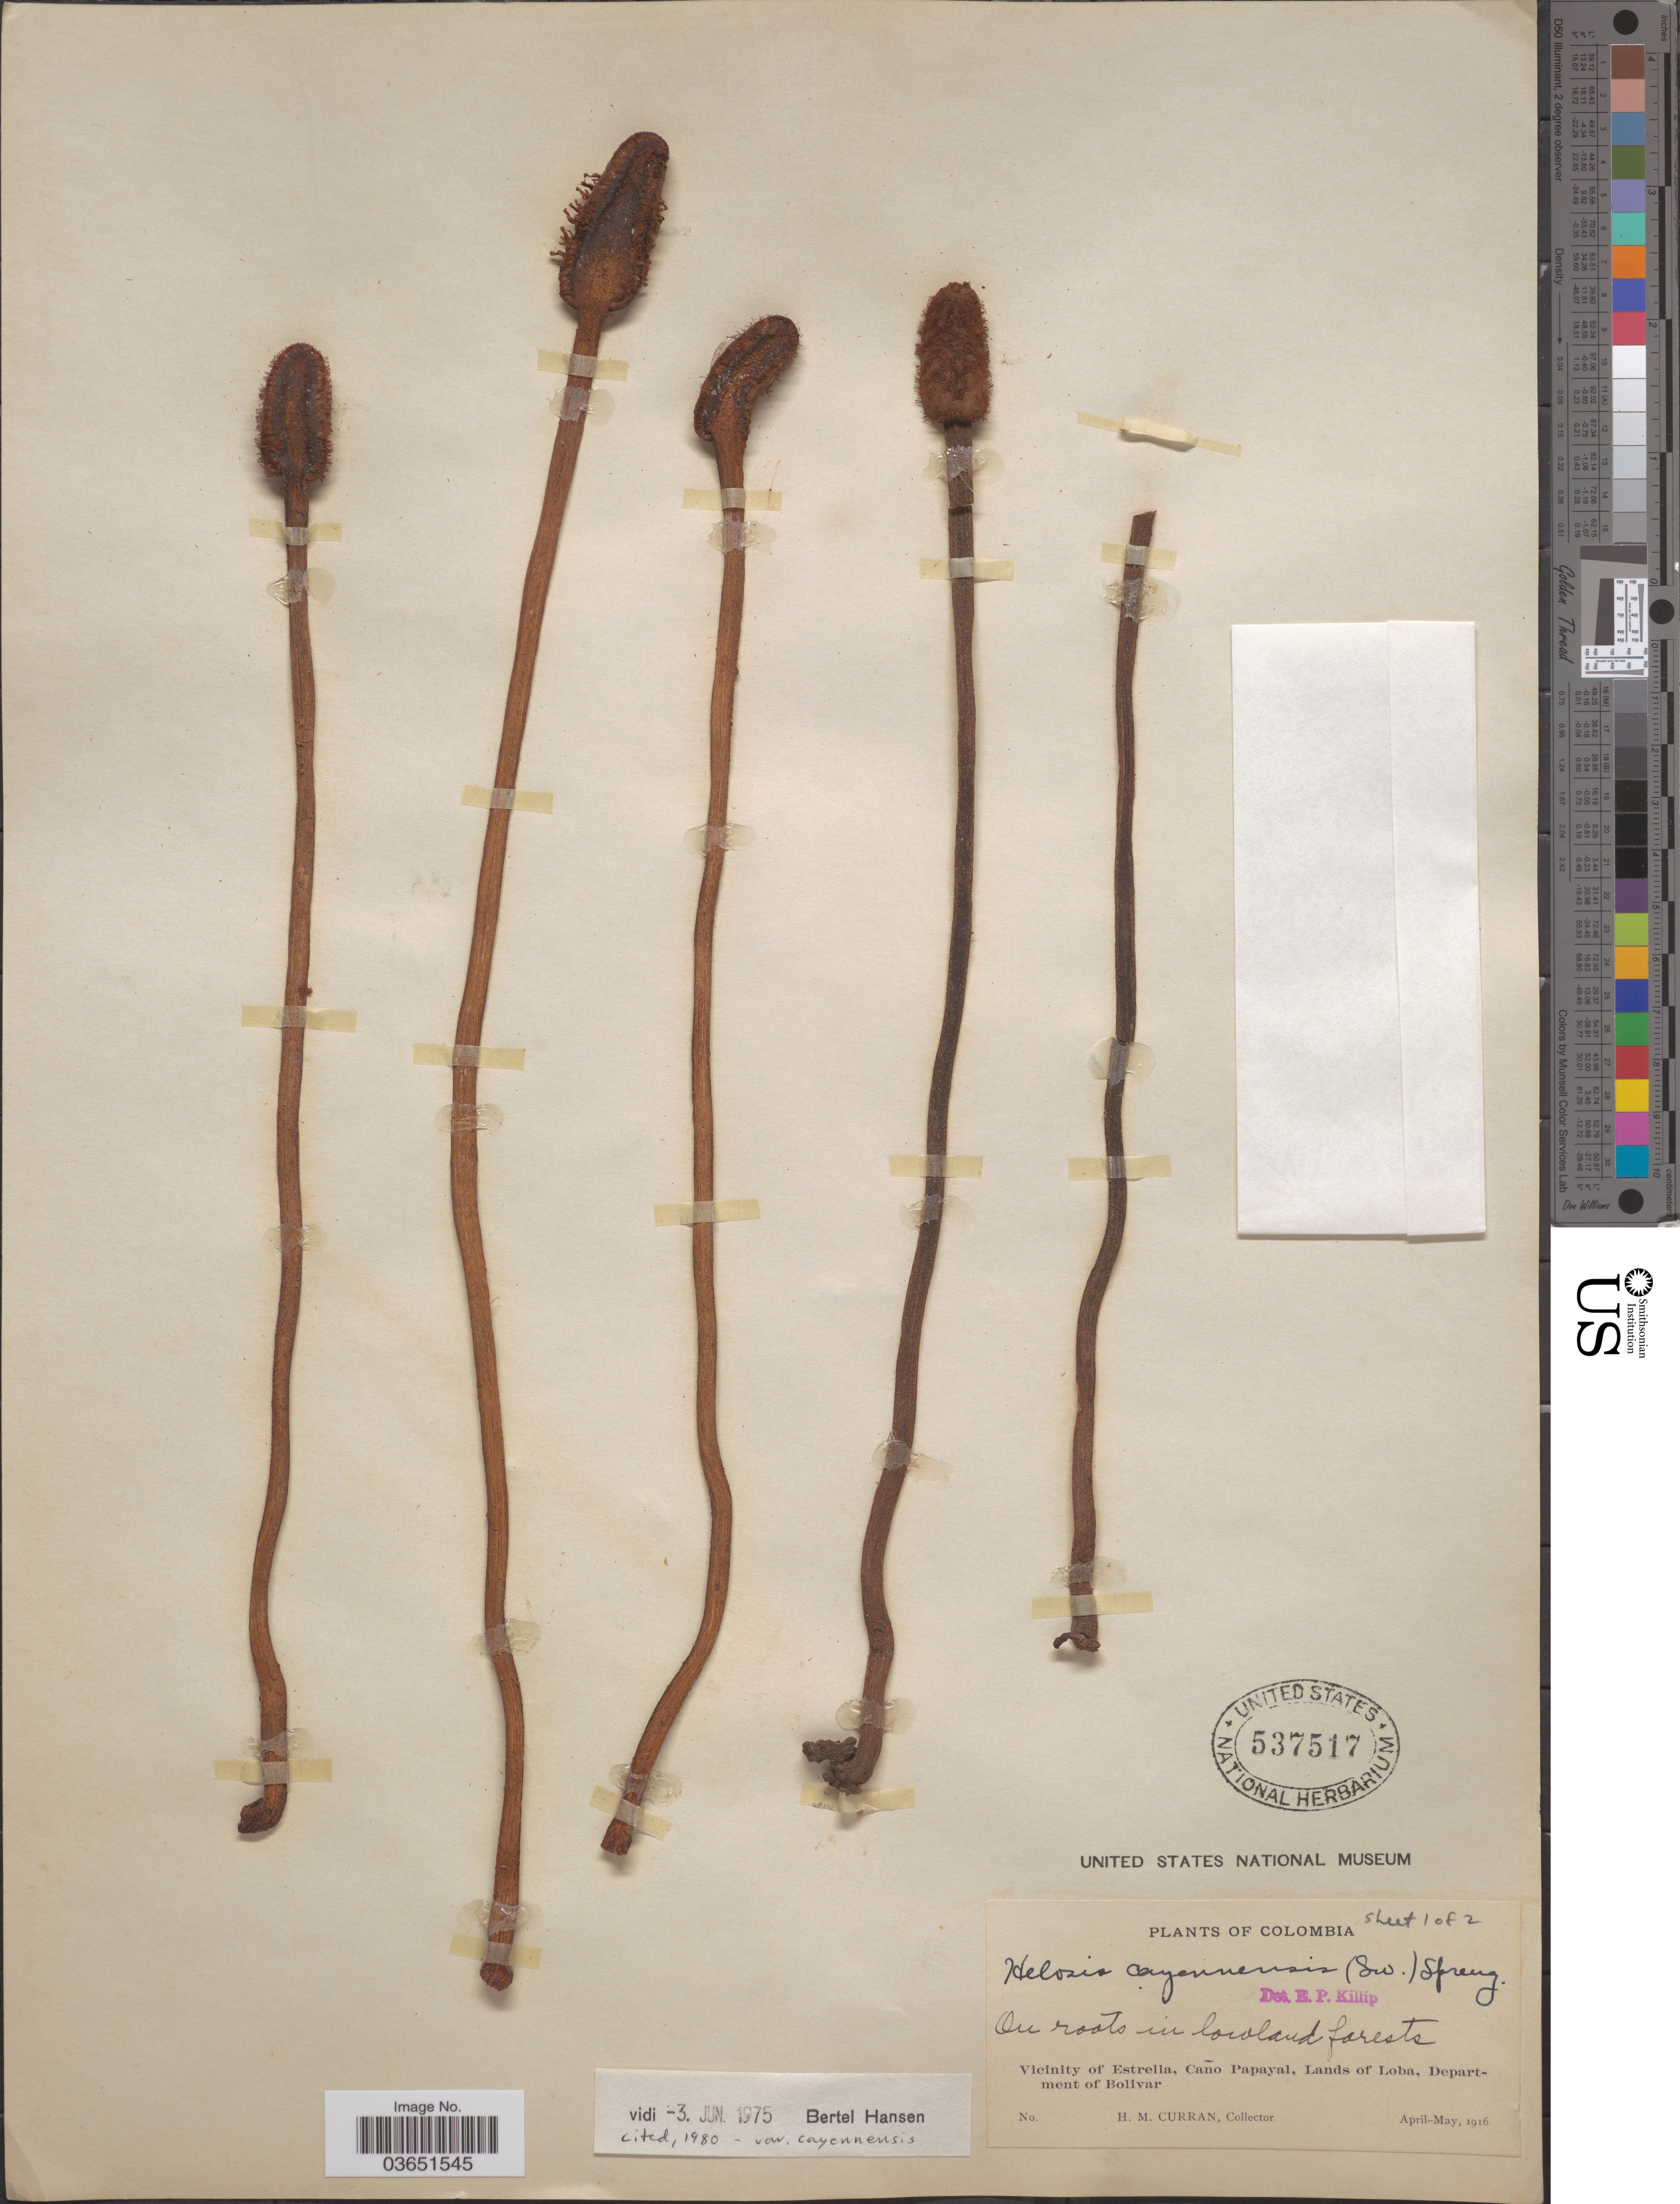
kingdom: Plantae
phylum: Tracheophyta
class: Magnoliopsida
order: Santalales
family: Balanophoraceae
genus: Helosis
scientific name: Helosis cayennensis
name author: (Sw.) Spreng.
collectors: H. M. Curran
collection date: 1916-04/1916-05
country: Colombia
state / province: Bolívar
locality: Vicinity of Estrella, Caño Papayal, Lands of Loba, Department of Bolivar.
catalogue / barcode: US 537517